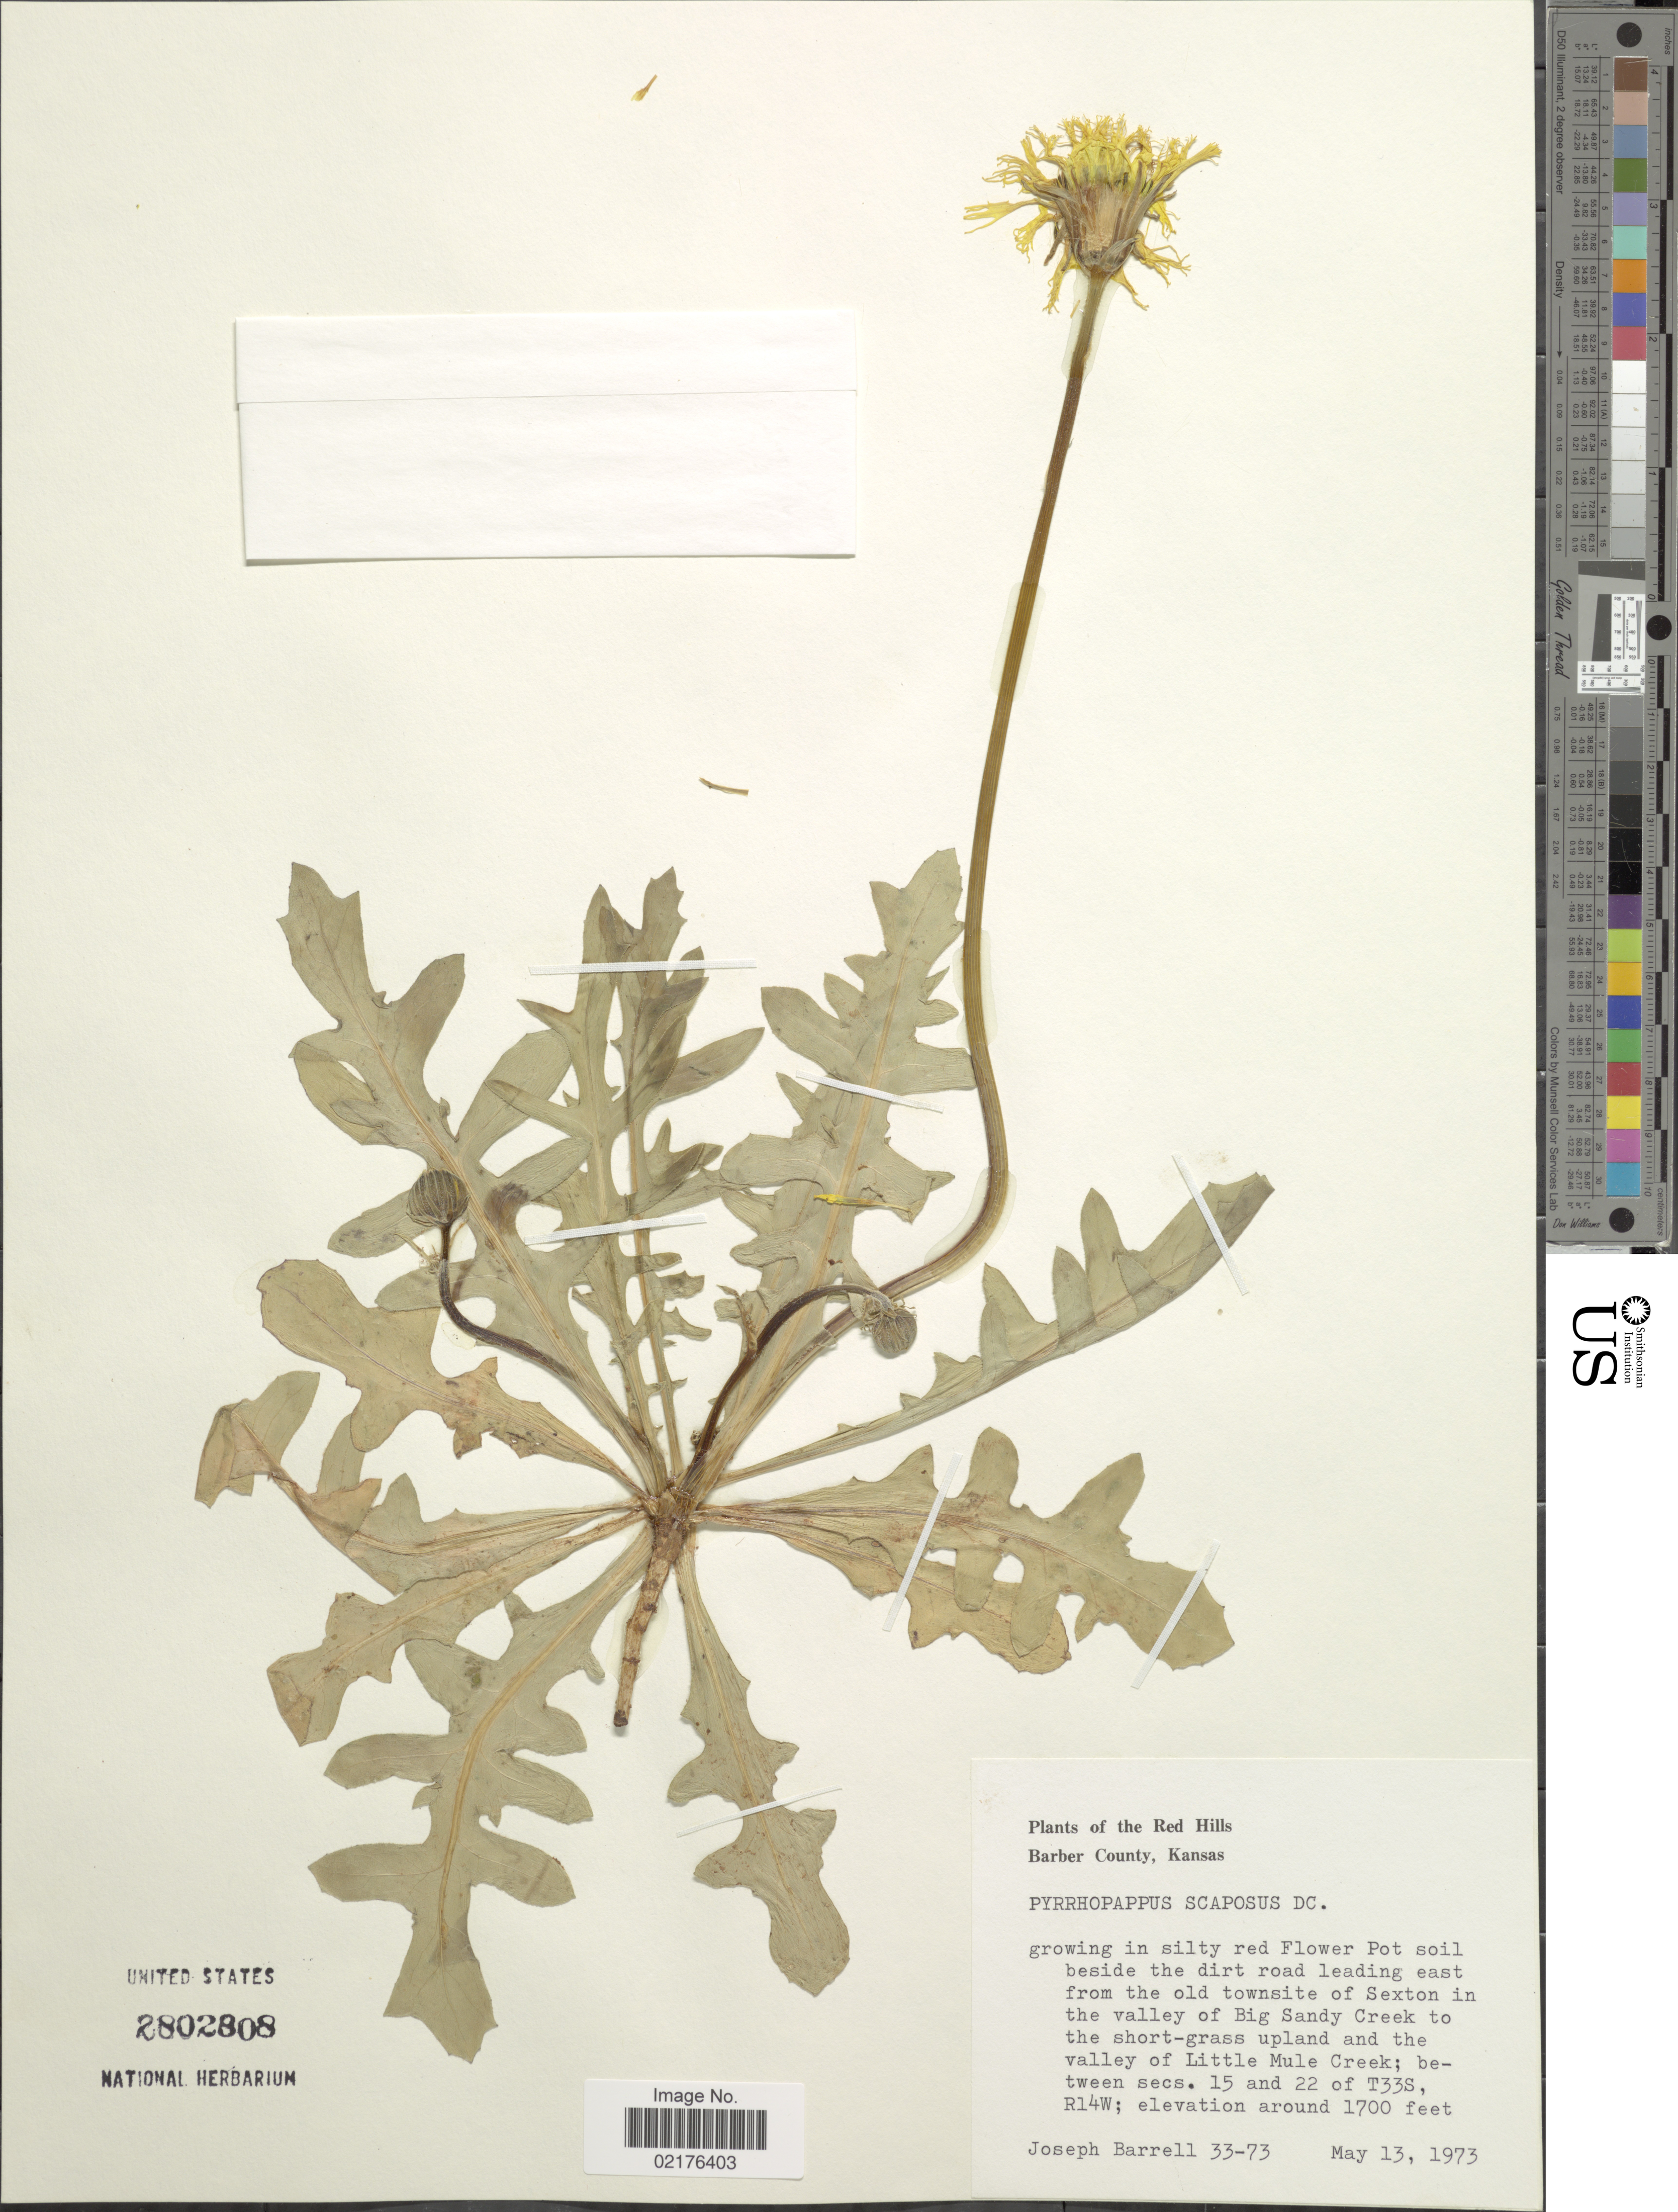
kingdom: Plantae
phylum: Tracheophyta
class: Magnoliopsida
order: Asterales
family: Asteraceae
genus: Pyrrhopappus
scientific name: Pyrrhopappus grandiflorus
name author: (Nutt.) Nutt.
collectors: J. Barrell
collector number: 33-73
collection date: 1973-05-13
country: United States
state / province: Kansas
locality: The Red Hills, Barber County, Kansas, Beside the dirt leading east from the old towndside of Sexton in the valley of Big Sandy Creek to the short-grass upland and the valley of Little Mule Creek, between secs. 15 and 22 of T33S, R14W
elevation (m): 518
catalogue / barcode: US 2802808